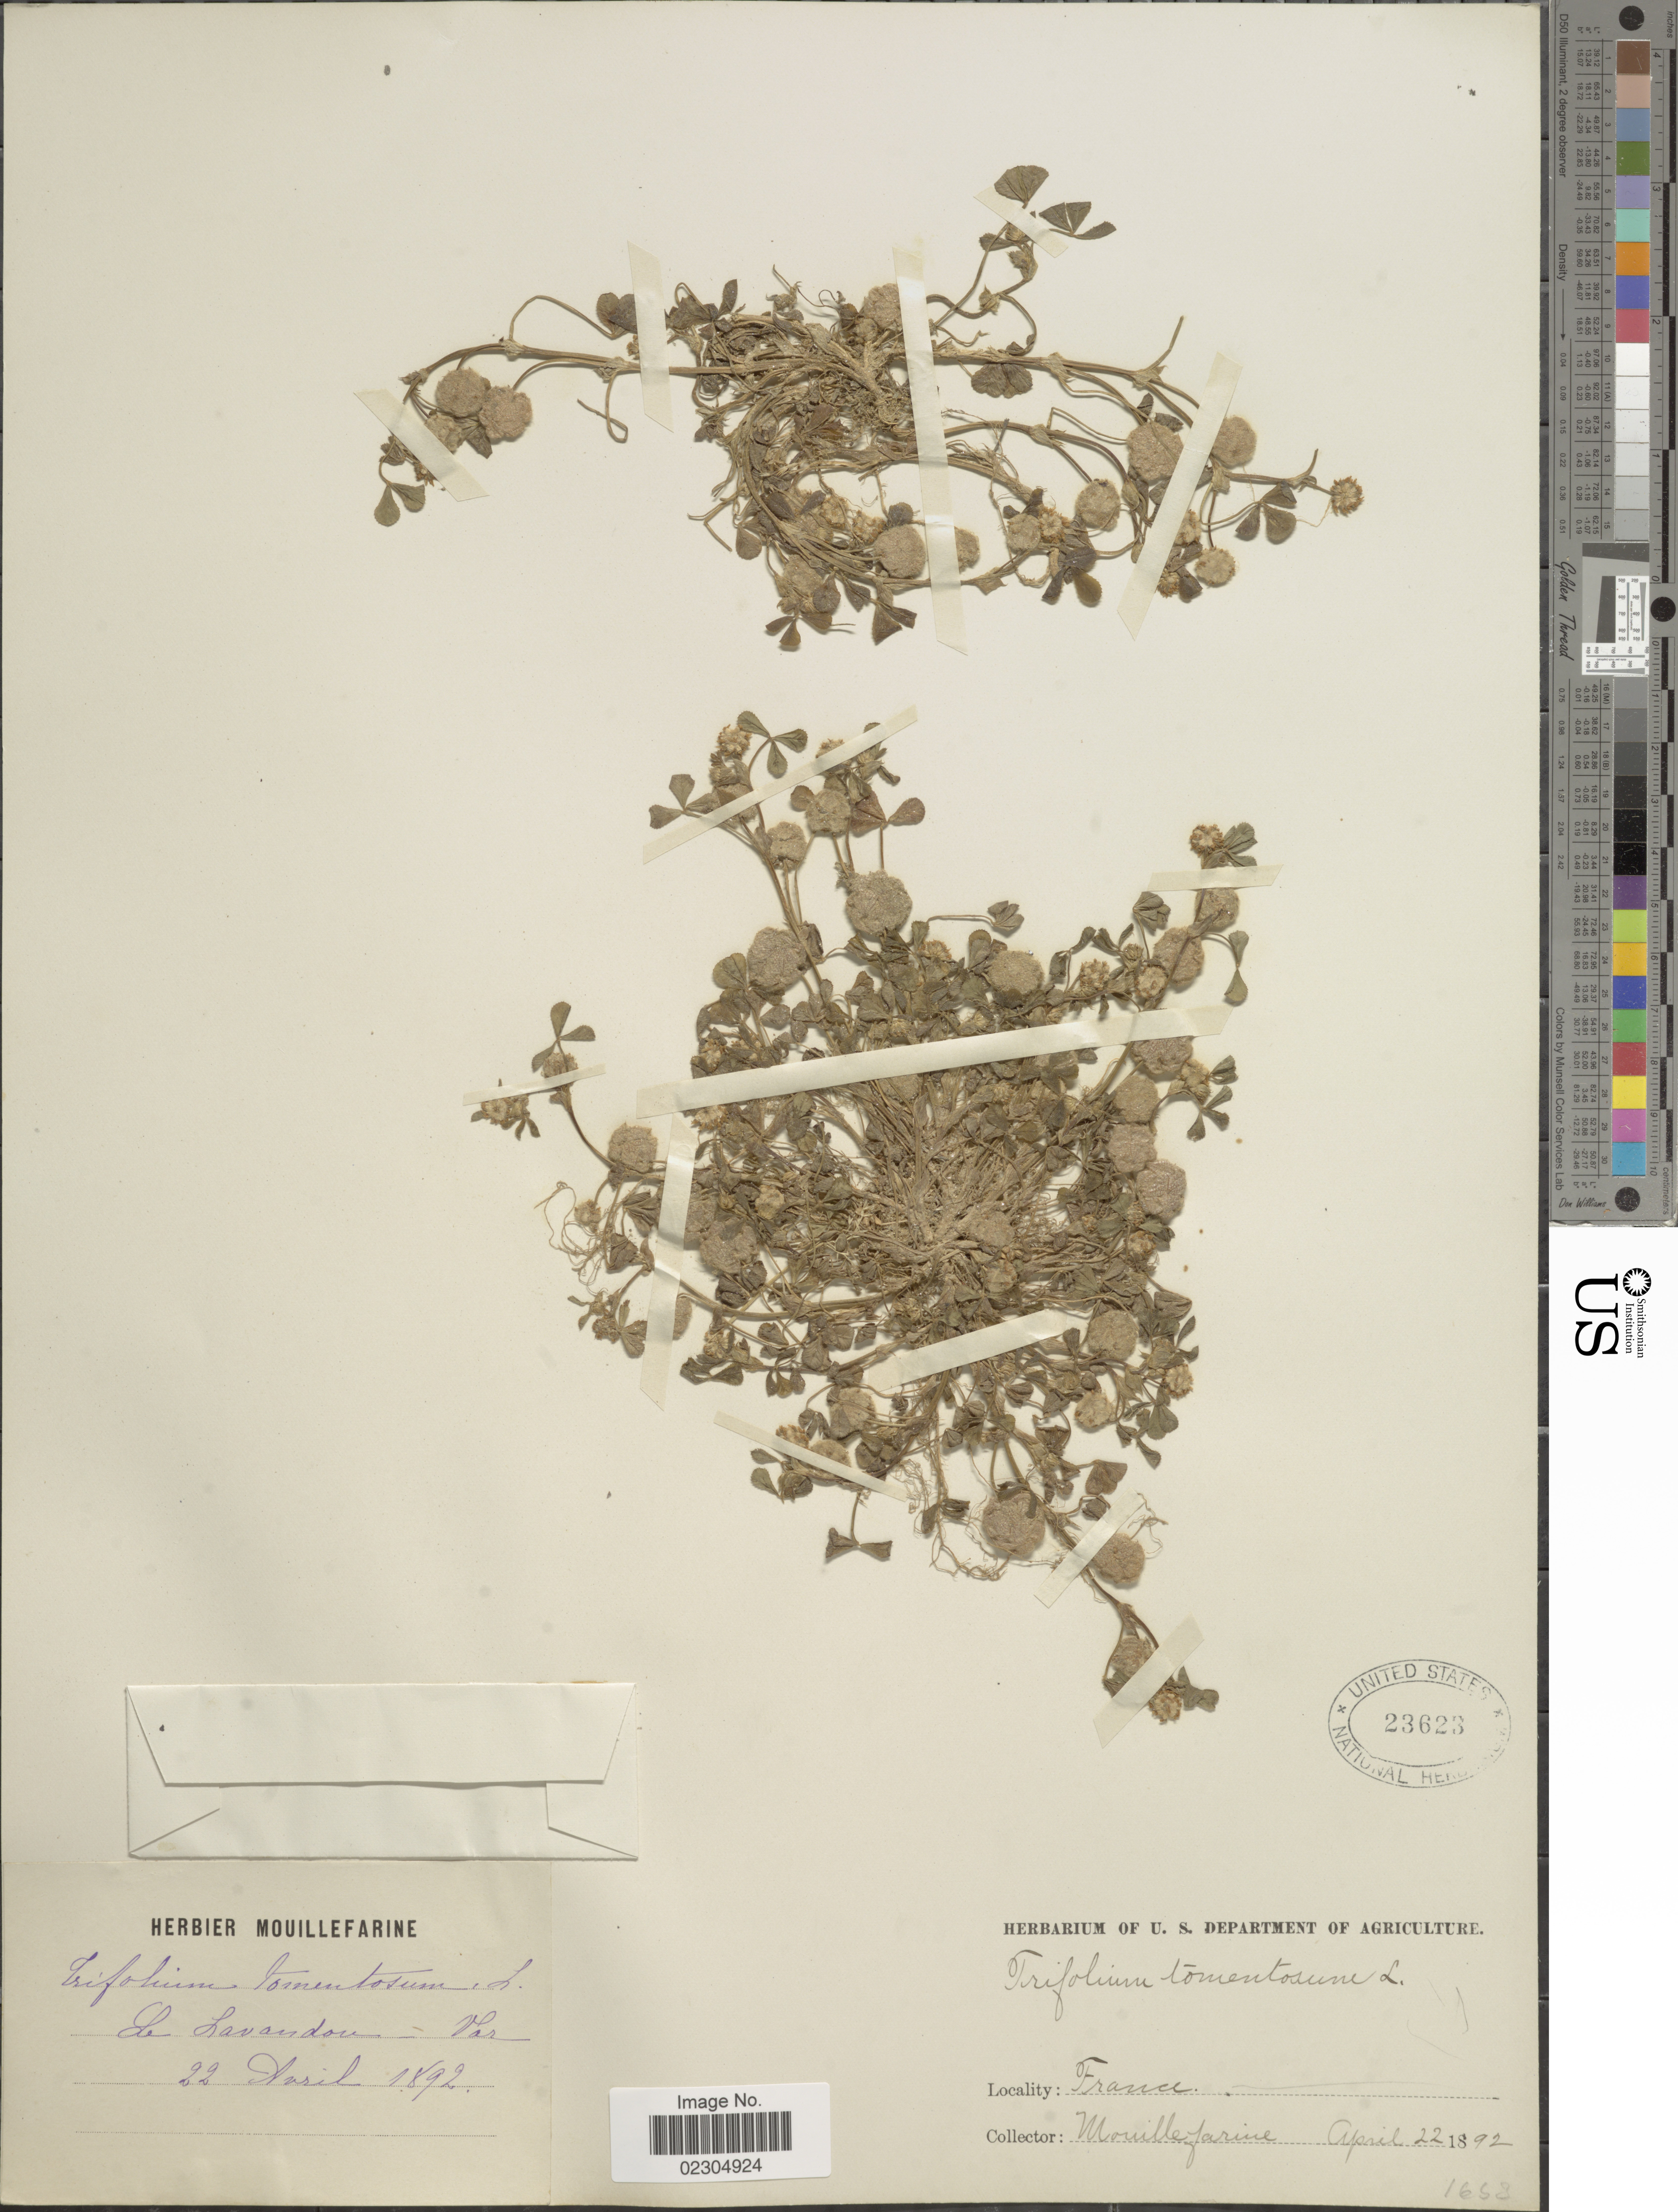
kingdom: Plantae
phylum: Tracheophyta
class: Magnoliopsida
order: Fabales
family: Fabaceae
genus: Trifolium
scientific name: Trifolium tomentosum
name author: L.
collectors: A. Mouillefarine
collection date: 1892-04-22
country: France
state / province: Provence-Alpes-Côte d'Azur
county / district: Var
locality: Le Lavandou, Var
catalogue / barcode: US 23623